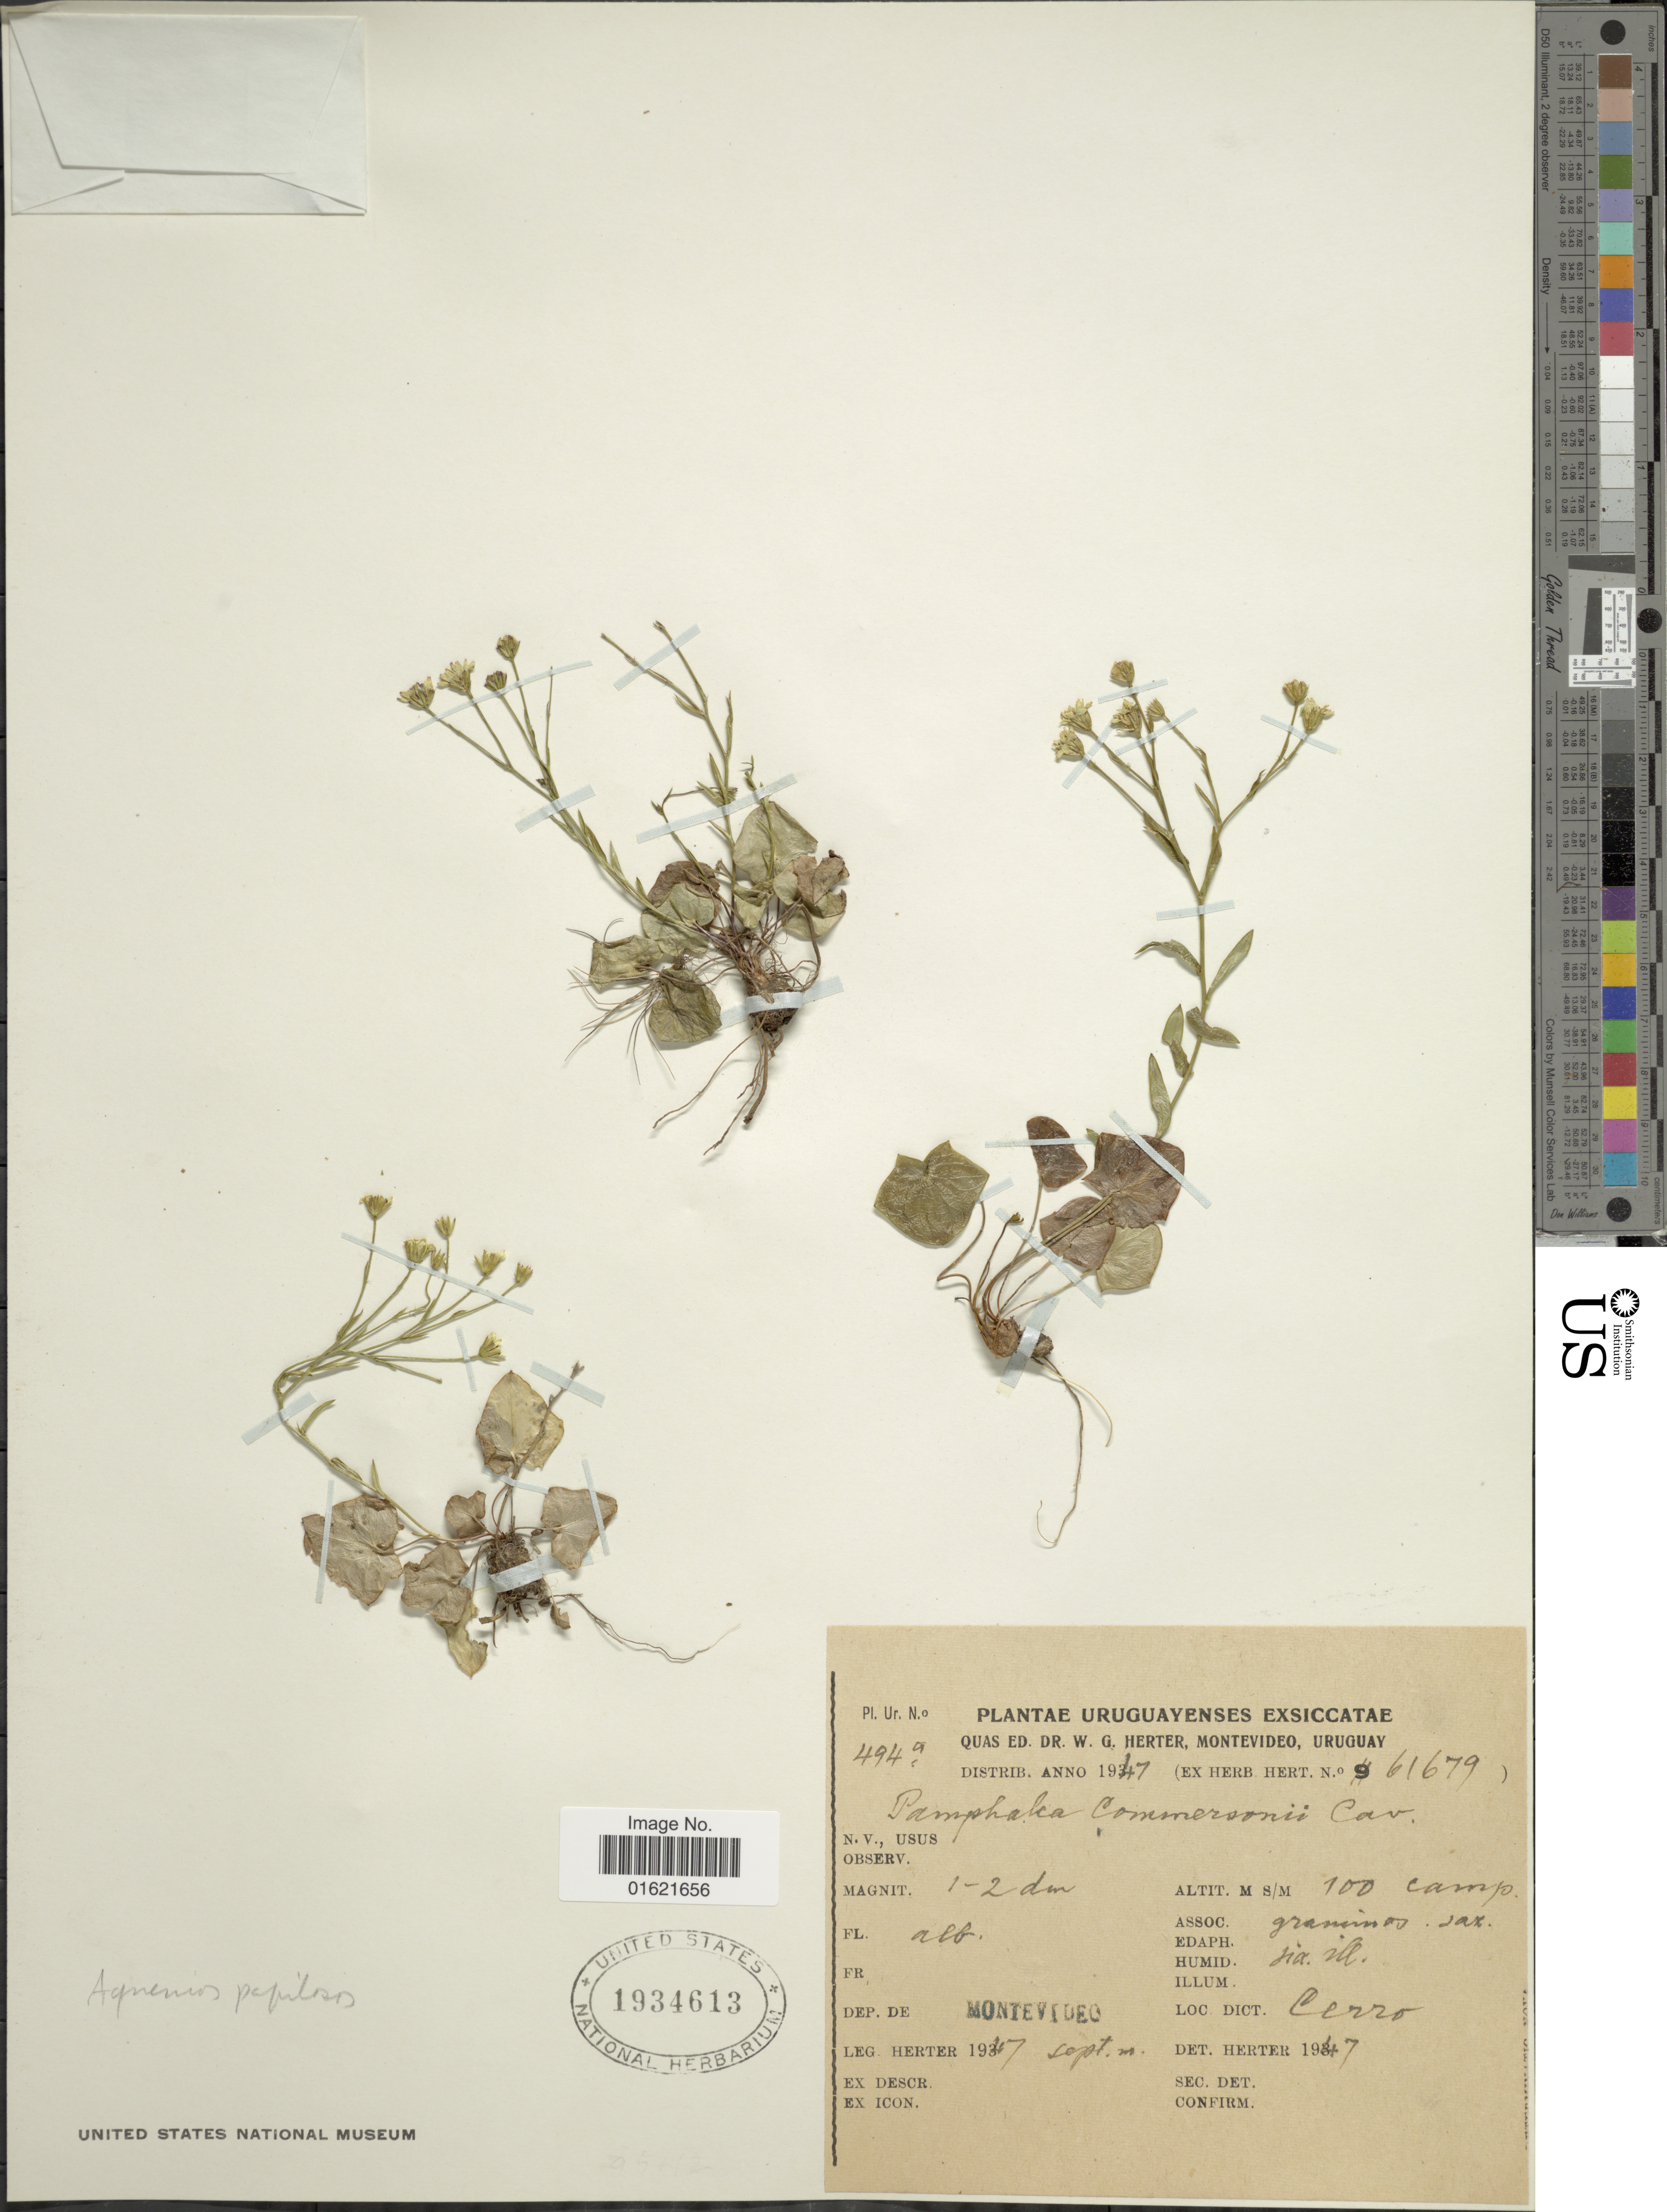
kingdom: Plantae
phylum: Tracheophyta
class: Magnoliopsida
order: Asterales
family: Asteraceae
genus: Panphalea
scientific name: Panphalea commersonii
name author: Cass.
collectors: W. G. Herter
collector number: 494a/61679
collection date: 1937-09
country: Uruguay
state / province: Montevideo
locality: Dept. Cerro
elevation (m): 100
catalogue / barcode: US 1934613